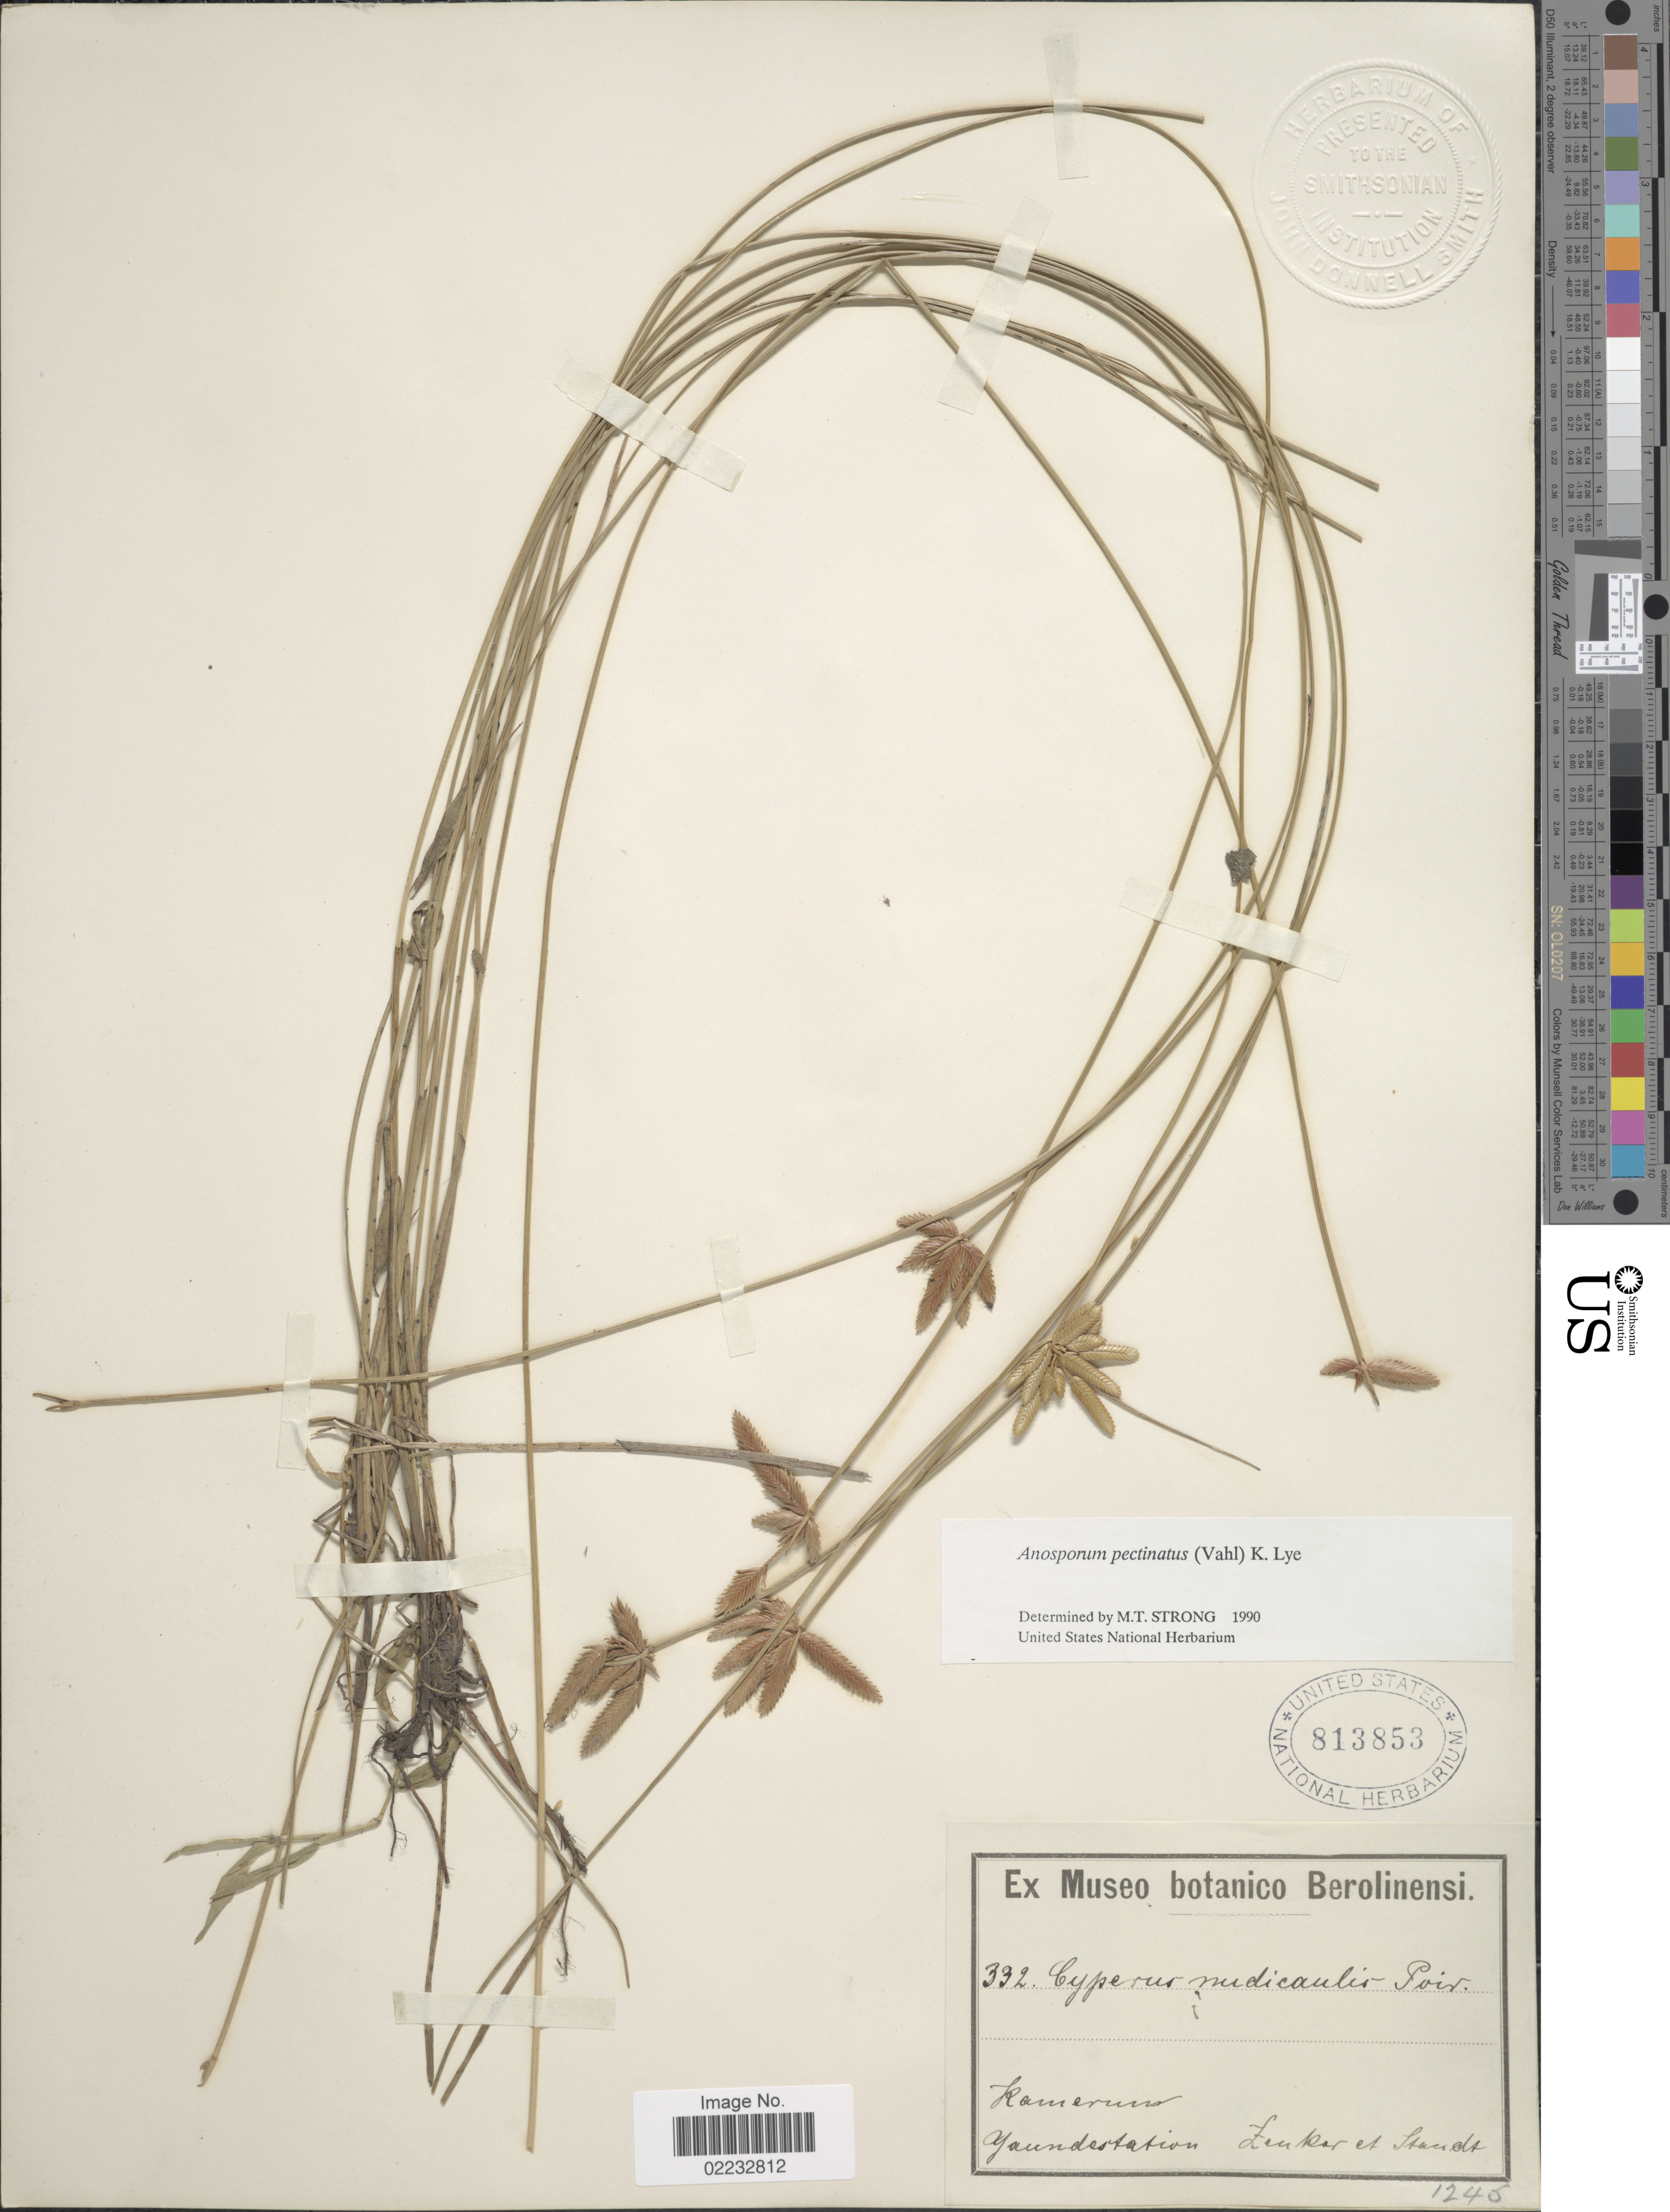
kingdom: Plantae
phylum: Tracheophyta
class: Liliopsida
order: Poales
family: Cyperaceae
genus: Cyperus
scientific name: Cyperus pectinatus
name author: Vahl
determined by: Strong, M. T., (US), Smithsonian Institution - National Museum of Natural History (UNITED STATES)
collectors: -. Lenker & -. Staudt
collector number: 332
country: Cameroon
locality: Kamerun, Yaundestation.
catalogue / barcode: US 813853